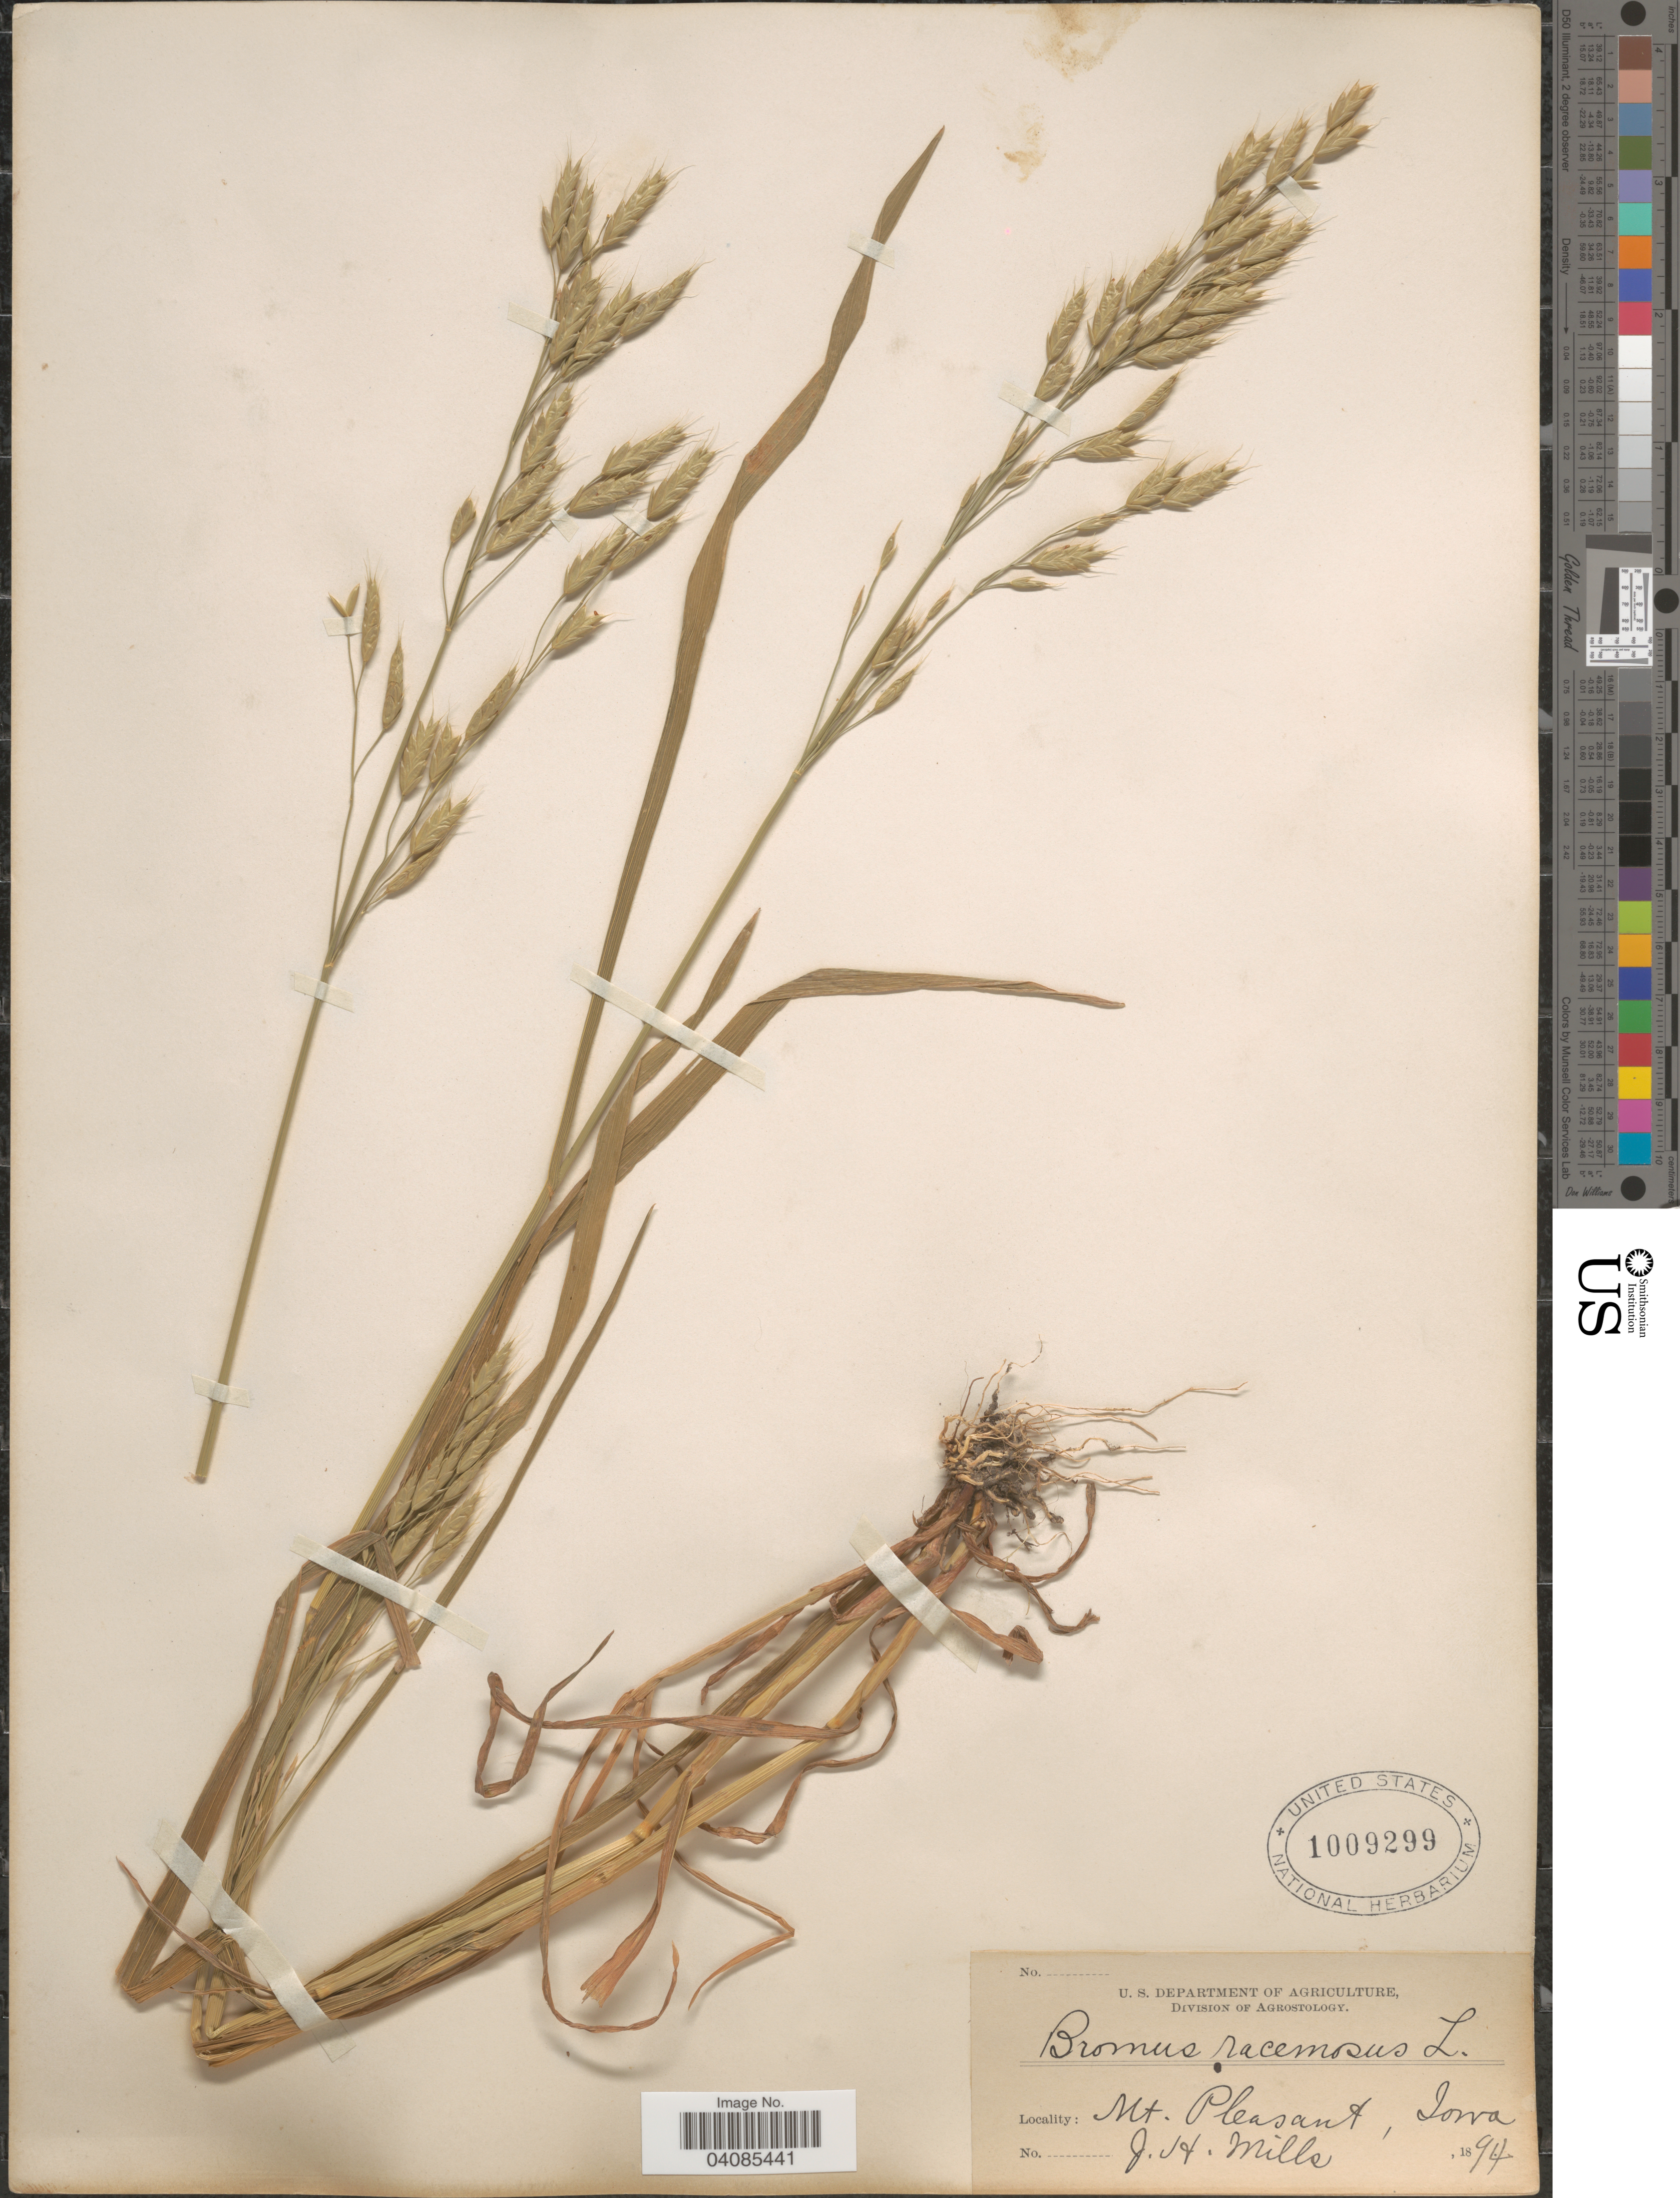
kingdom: Plantae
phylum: Tracheophyta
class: Liliopsida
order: Poales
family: Poaceae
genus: Bromus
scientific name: Bromus secalinus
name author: L.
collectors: J. Mills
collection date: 1894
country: United States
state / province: Iowa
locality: Mt. Pleasant.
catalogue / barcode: US 1009299